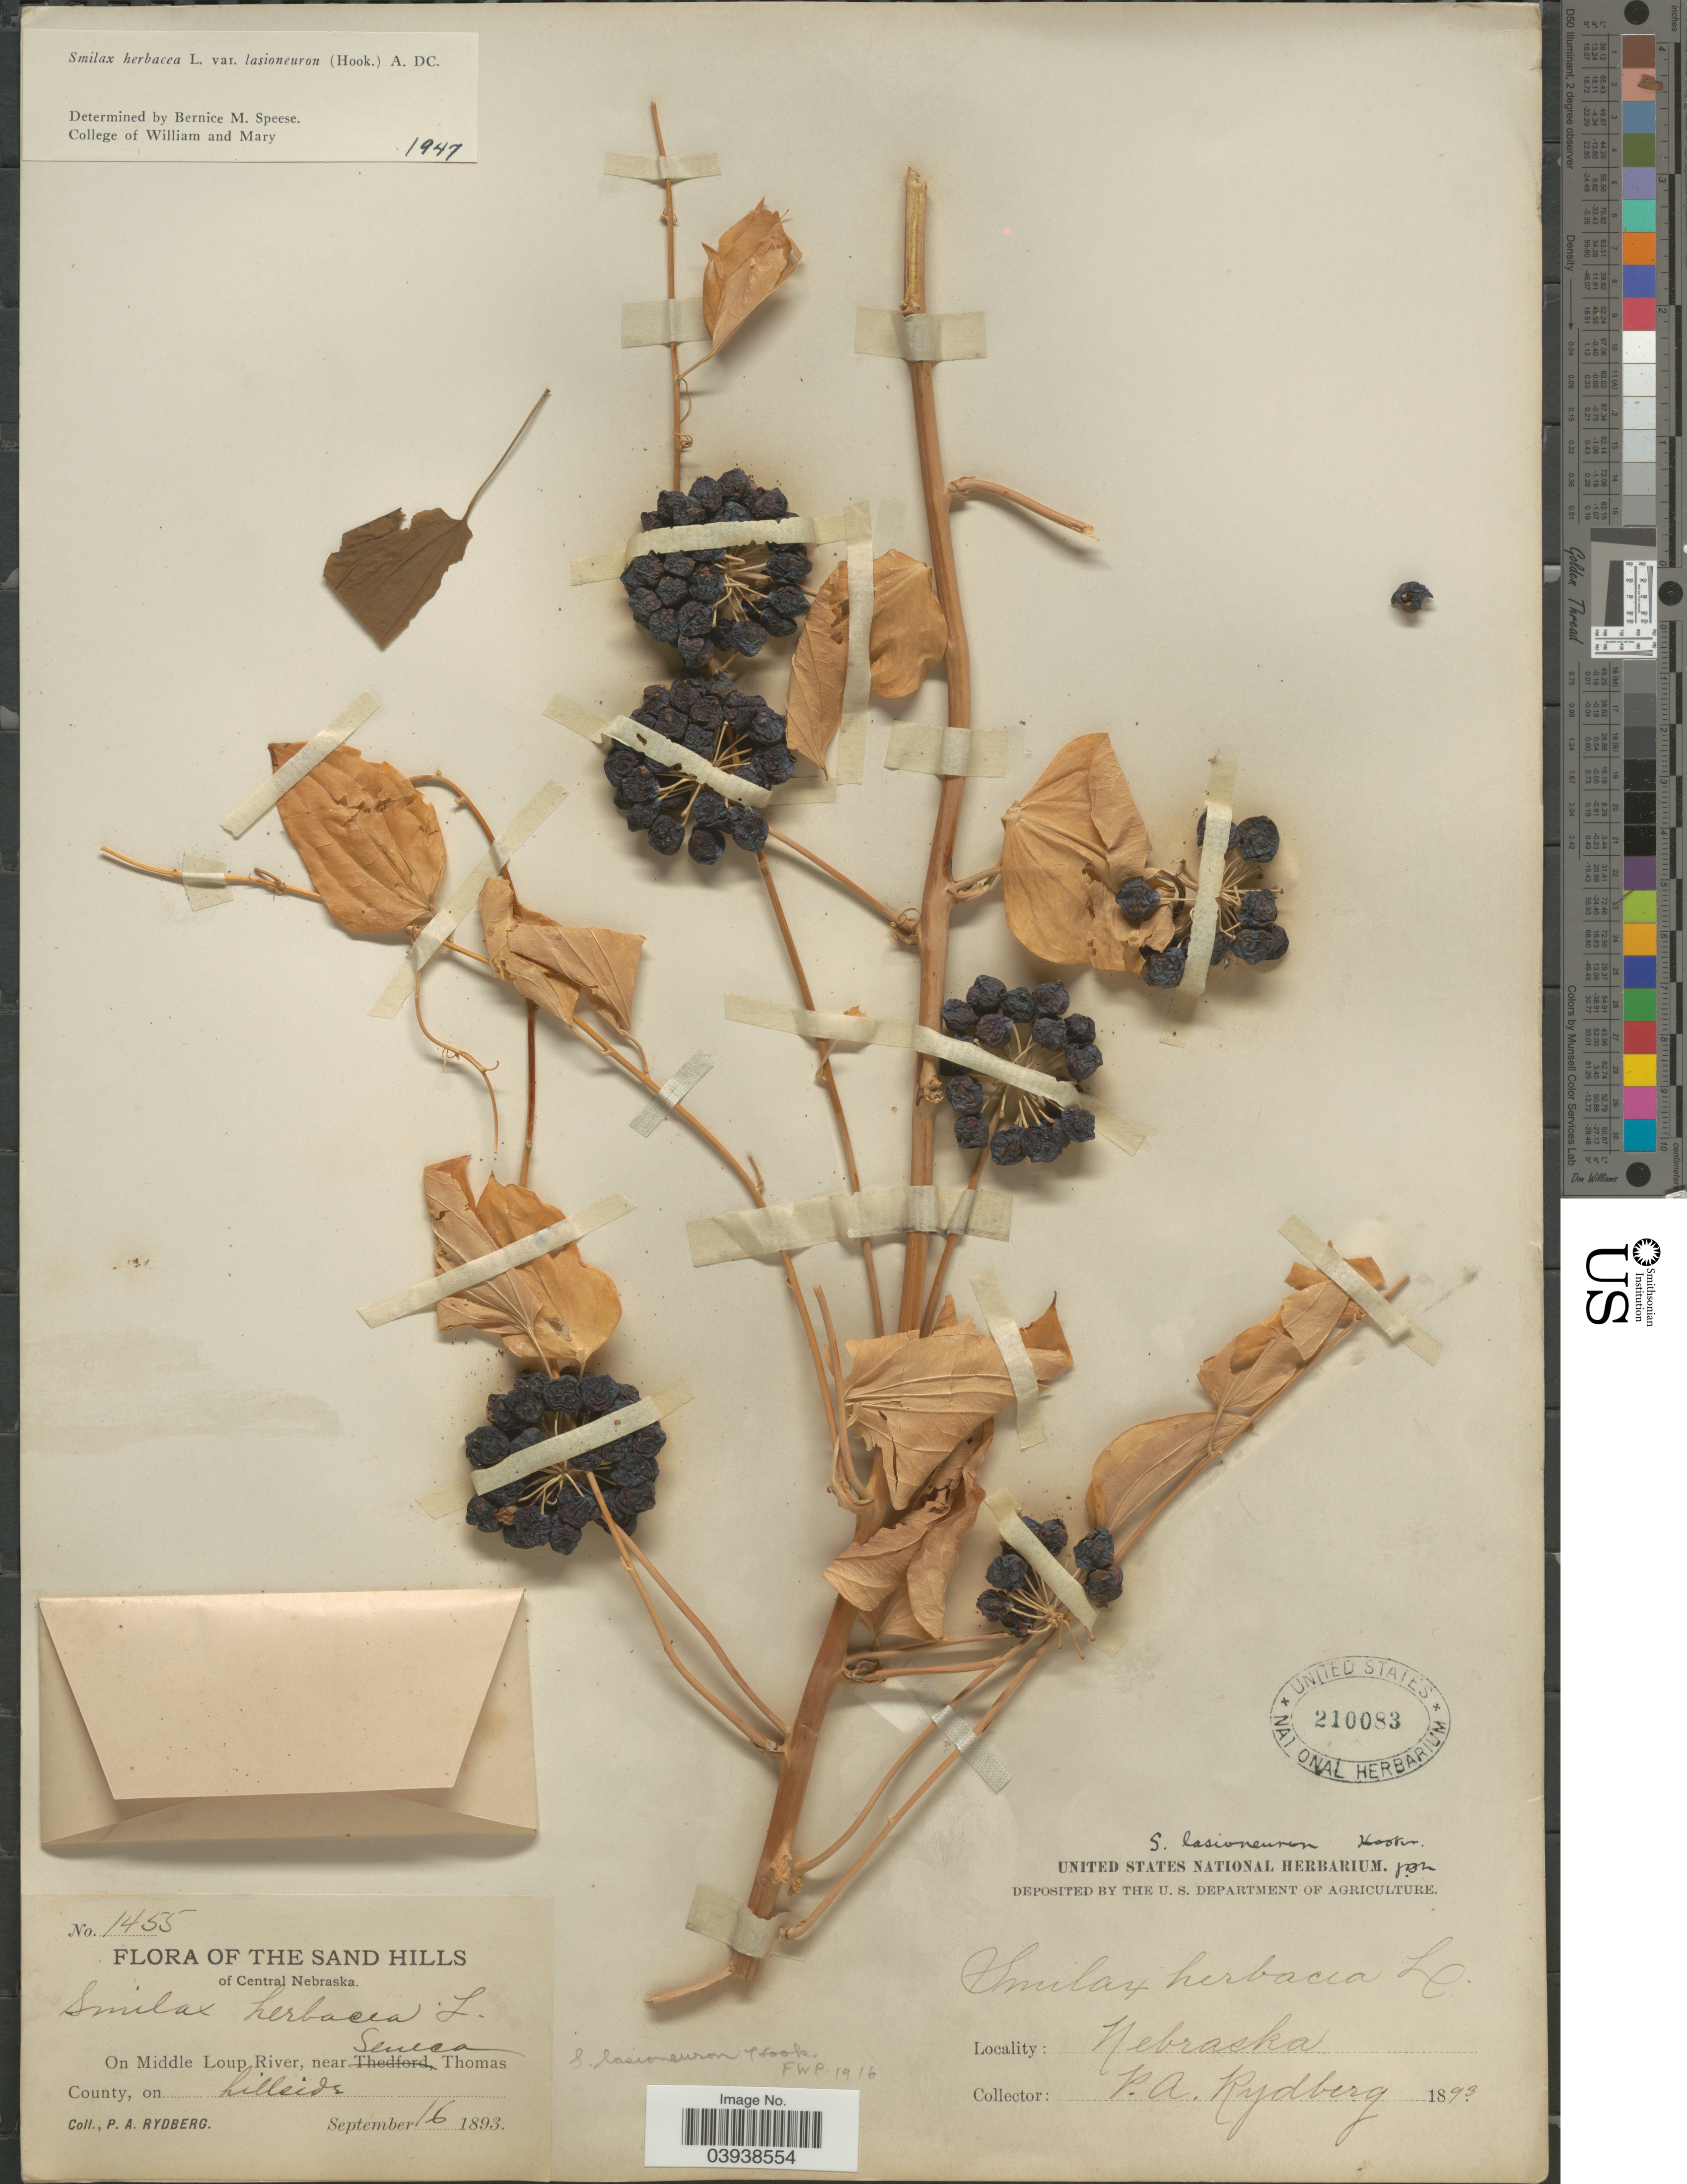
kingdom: Plantae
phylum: Tracheophyta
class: Liliopsida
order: Liliales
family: Smilacaceae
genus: Smilax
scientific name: Smilax herbacea var. lasioneuron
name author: (Hook.) A. DC.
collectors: P. A. Rydberg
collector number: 1455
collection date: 1893-09-16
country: United States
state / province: Nebraska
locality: The Sand Hills of Central Nebraska. On Middle Loup River, near Seneca, Thomas County, on hillside.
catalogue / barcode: US 210083